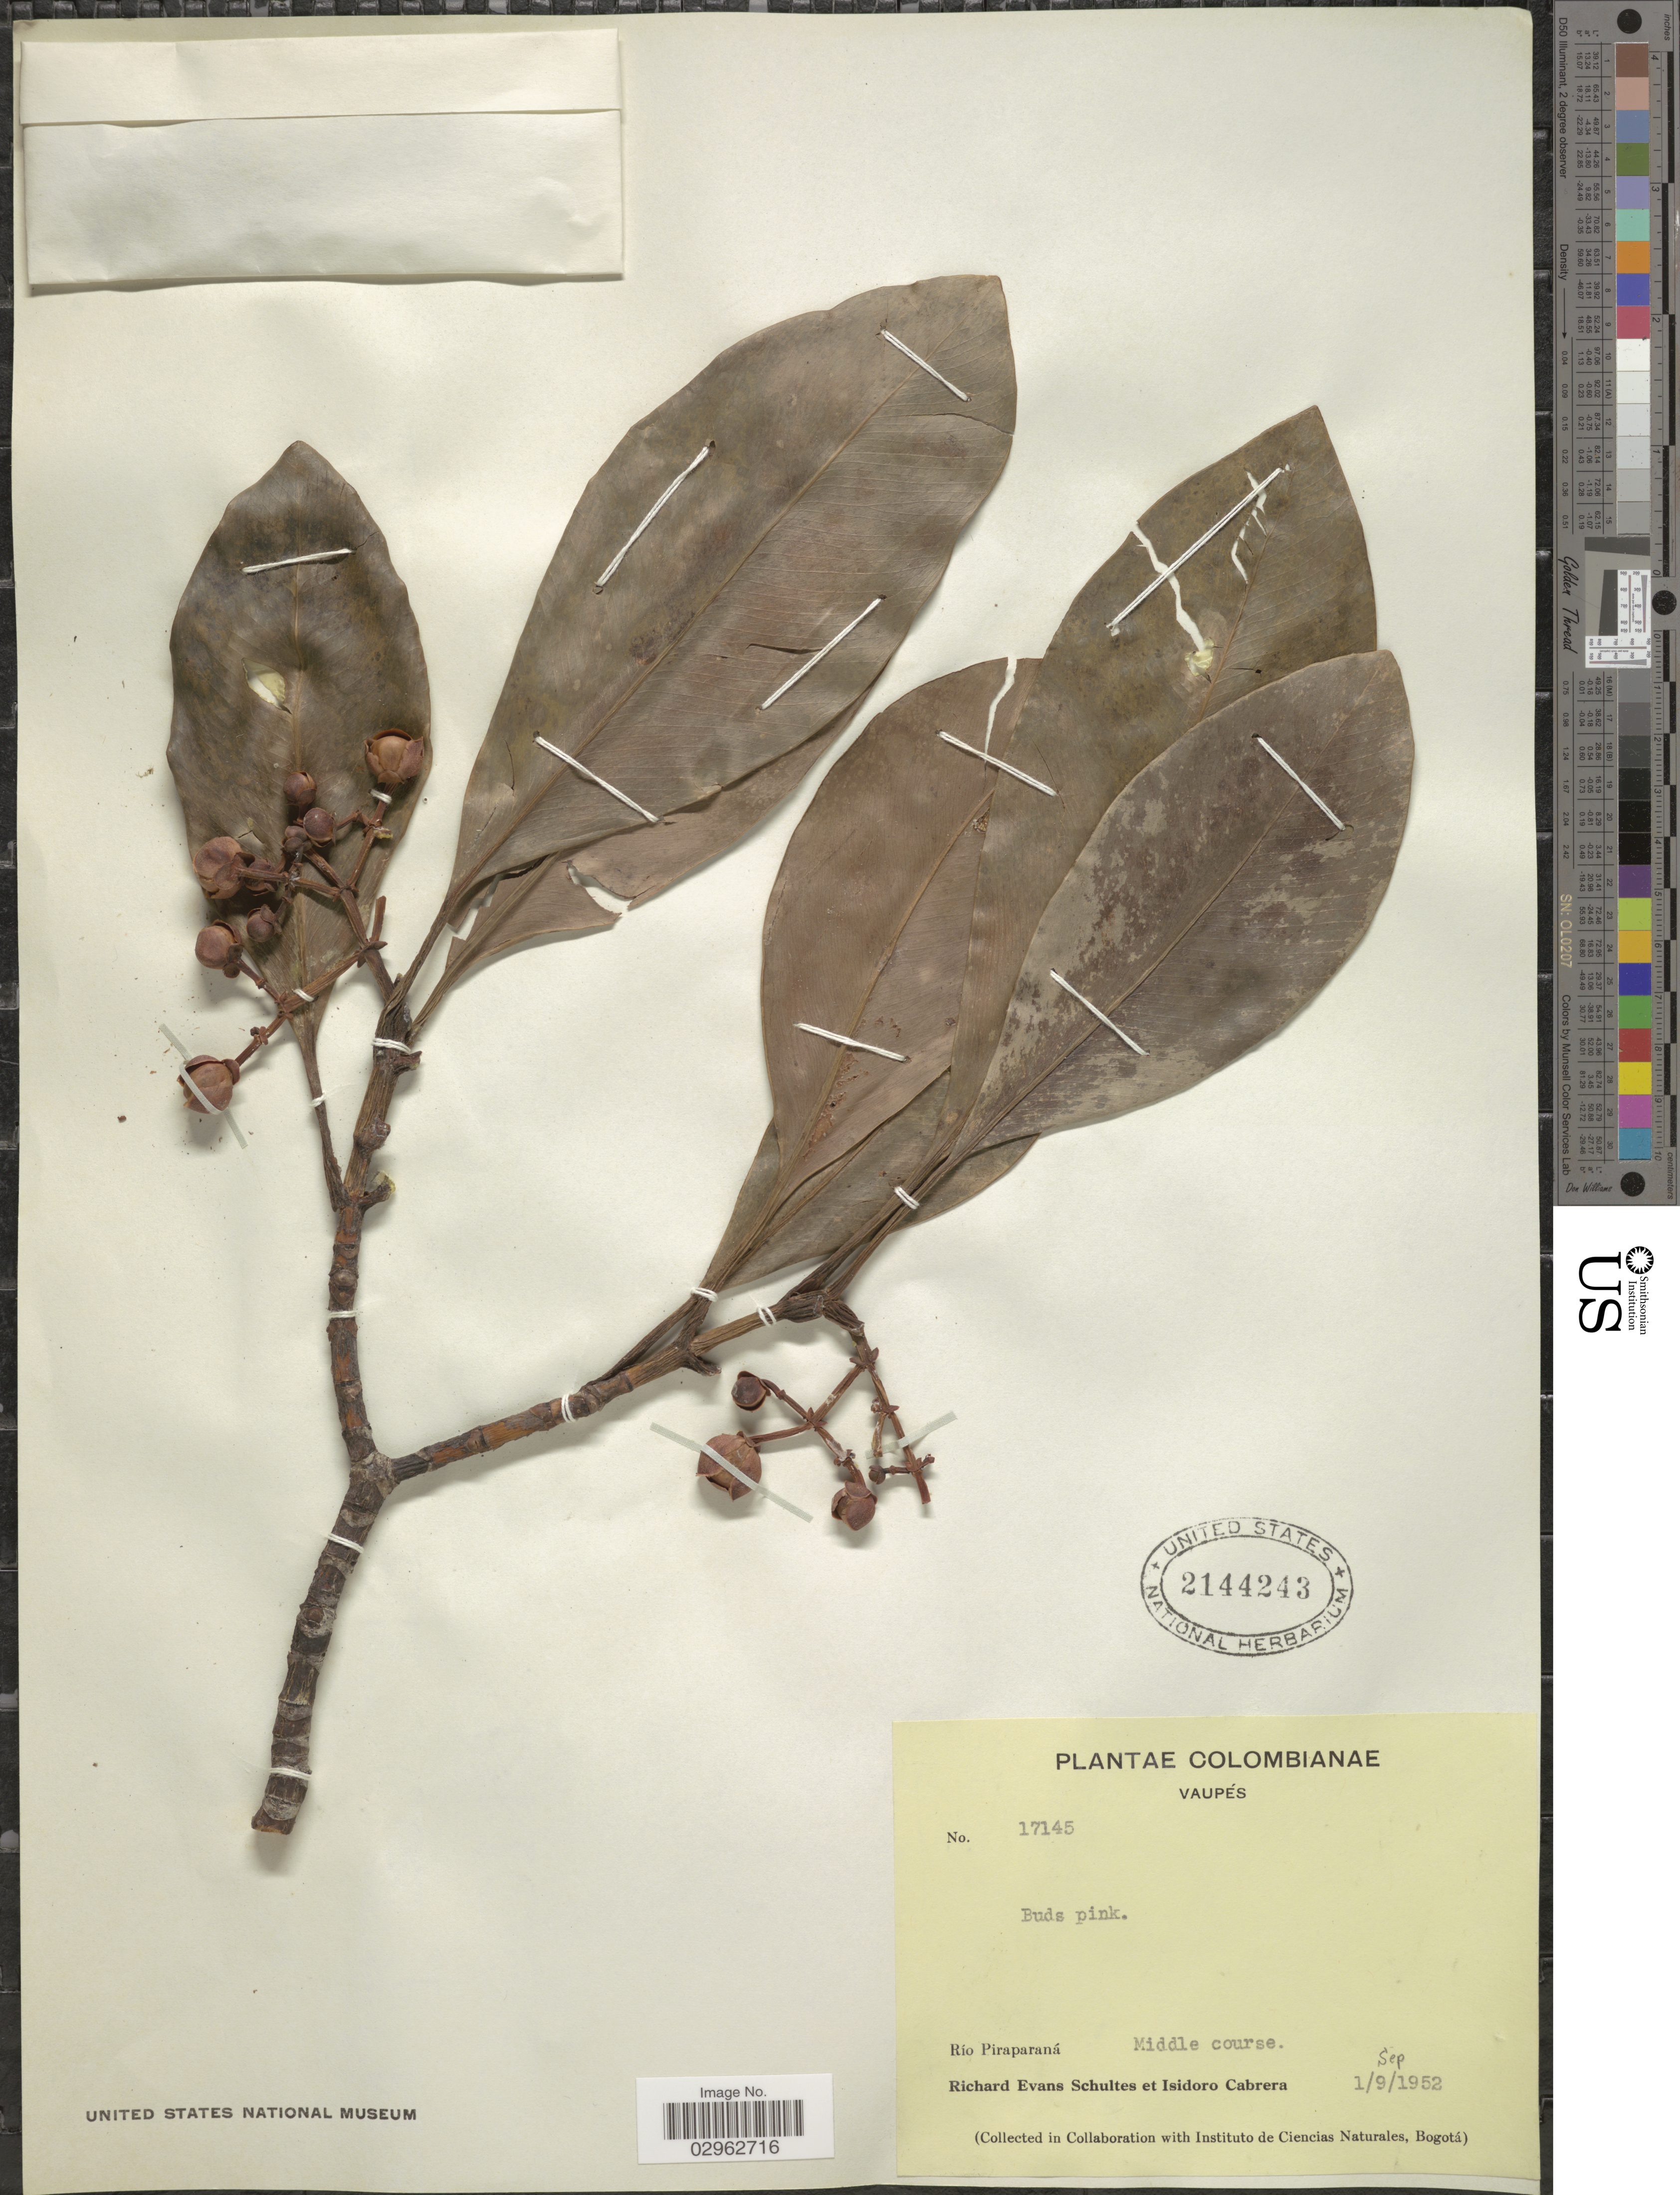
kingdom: Plantae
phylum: Tracheophyta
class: Magnoliopsida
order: Malpighiales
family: Clusiaceae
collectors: R. E. Schultes & I. Cabrera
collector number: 17145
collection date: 1952-09-01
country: Colombia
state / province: Vaupés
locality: Río Piraparaná, Middle course.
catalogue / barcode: US 2144243